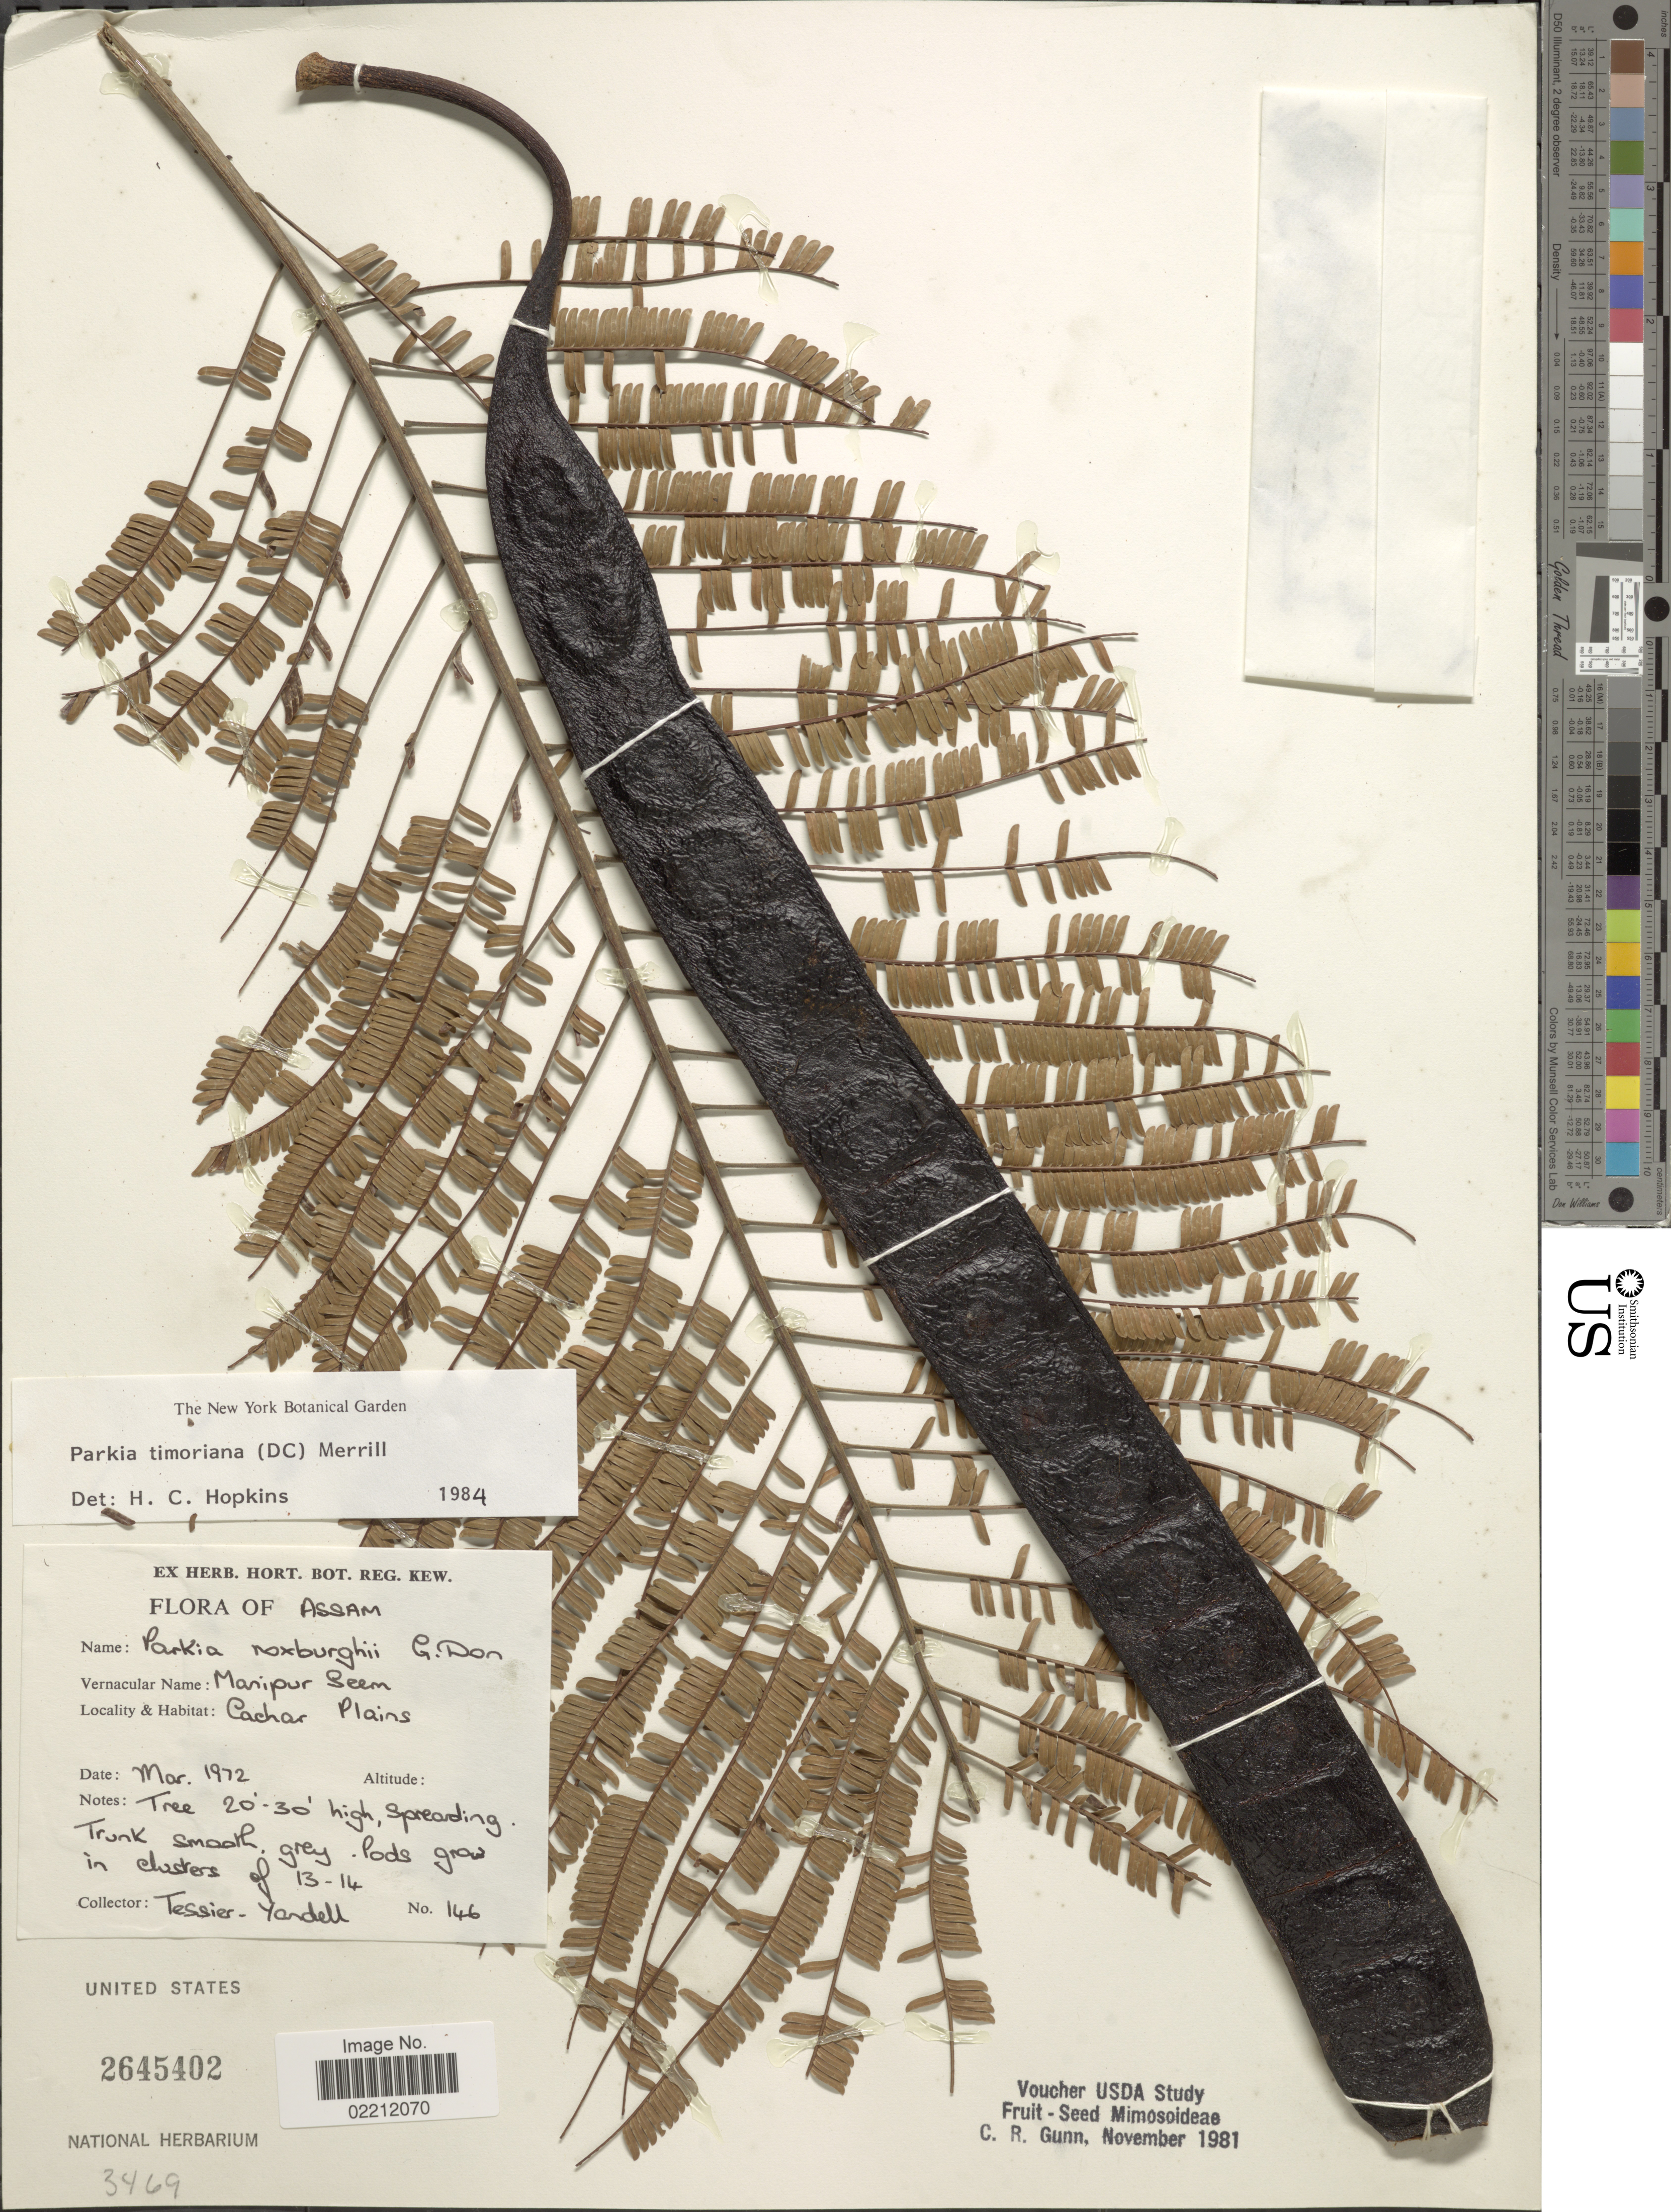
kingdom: Plantae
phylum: Tracheophyta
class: Magnoliopsida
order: Fabales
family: Fabaceae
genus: Parkia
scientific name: Parkia timoriana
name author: (DC.) Merr.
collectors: M. Tessier-Landell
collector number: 146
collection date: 1972-03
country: India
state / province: Assam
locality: Assam, Cachar Plains.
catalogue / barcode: US 3645402